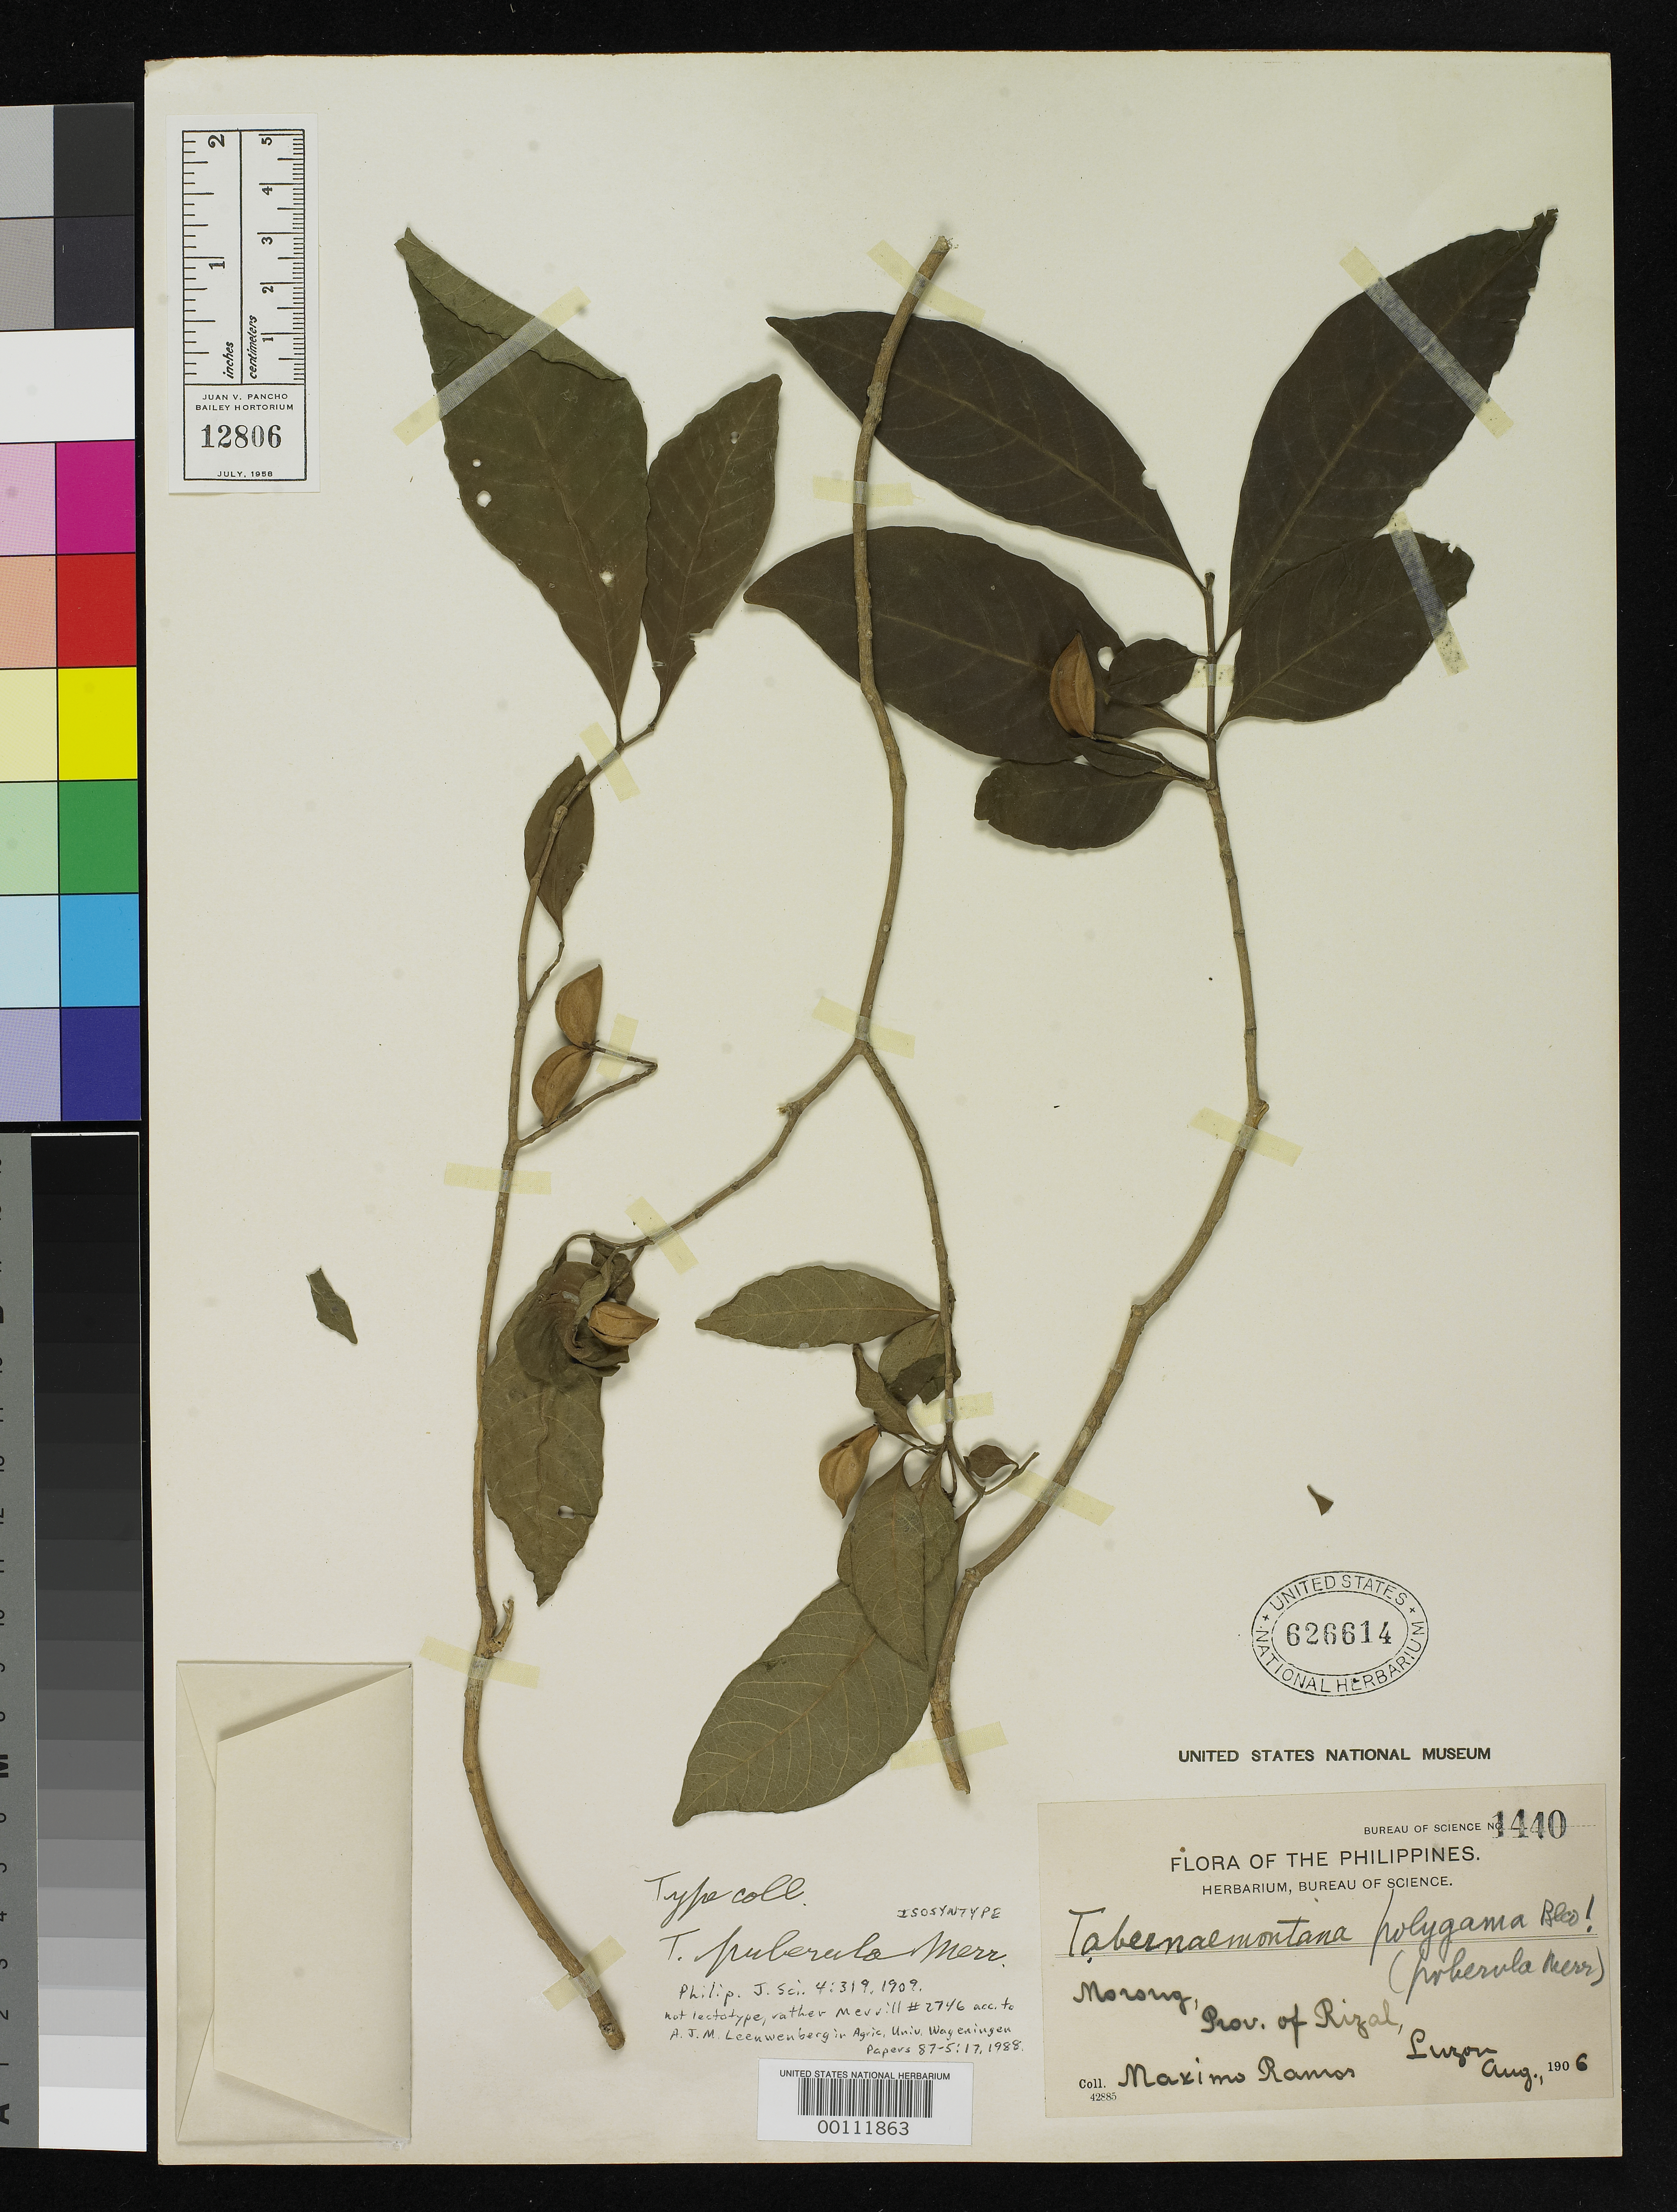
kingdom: Plantae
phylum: Tracheophyta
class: Magnoliopsida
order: Gentianales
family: Apocynaceae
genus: Tabernaemontana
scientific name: Tabernaemontana puberula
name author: Merr.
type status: Isosyntype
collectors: M. Ramos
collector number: Bur. Sci. 1440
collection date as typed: Aug 1906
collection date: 1906-08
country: Philippines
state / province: Calabarzon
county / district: Rizal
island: Luzon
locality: Morong.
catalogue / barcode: US 626614